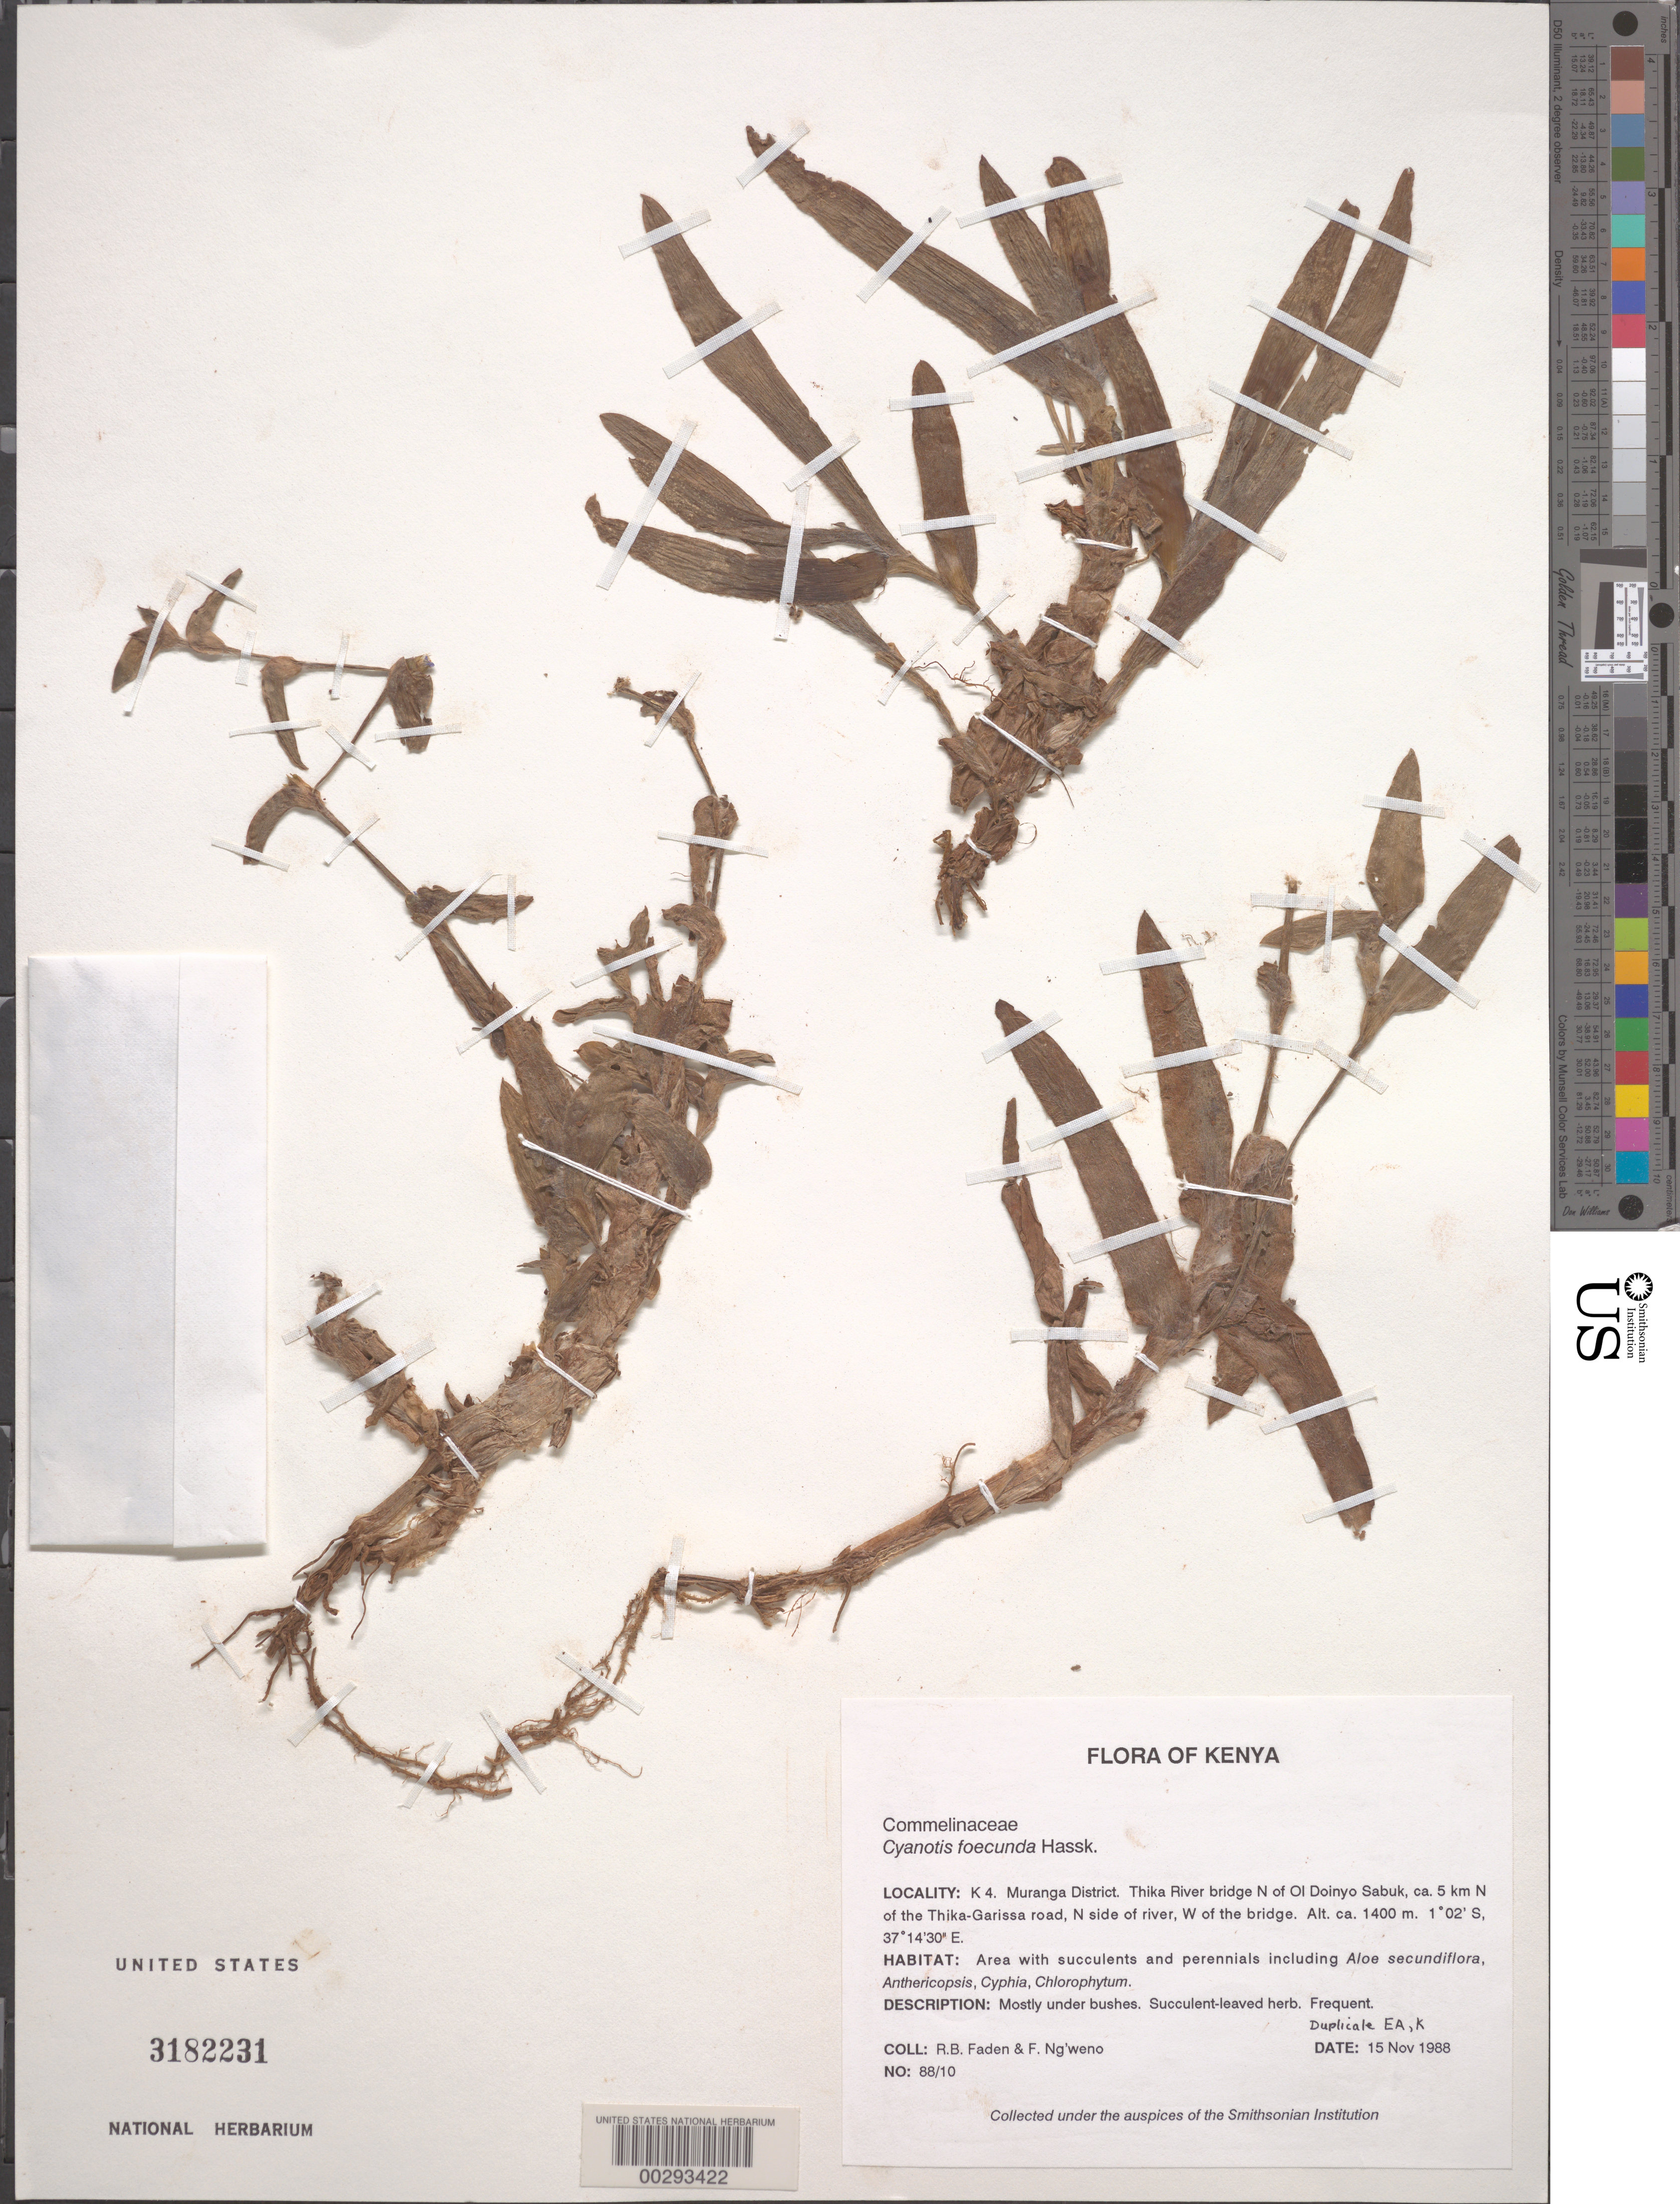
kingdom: Plantae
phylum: Tracheophyta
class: Liliopsida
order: Commelinales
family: Commelinaceae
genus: Cyanotis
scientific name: Cyanotis foecunda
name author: DC. ex Hassk.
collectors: R. B. Faden & F. Ng'weno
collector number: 88/10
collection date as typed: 15 Nov 1988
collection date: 1988-11-15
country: Kenya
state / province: Murang'a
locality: Muranga district, thika river bridge n of ol doinyo sabuk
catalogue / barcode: US 3182231